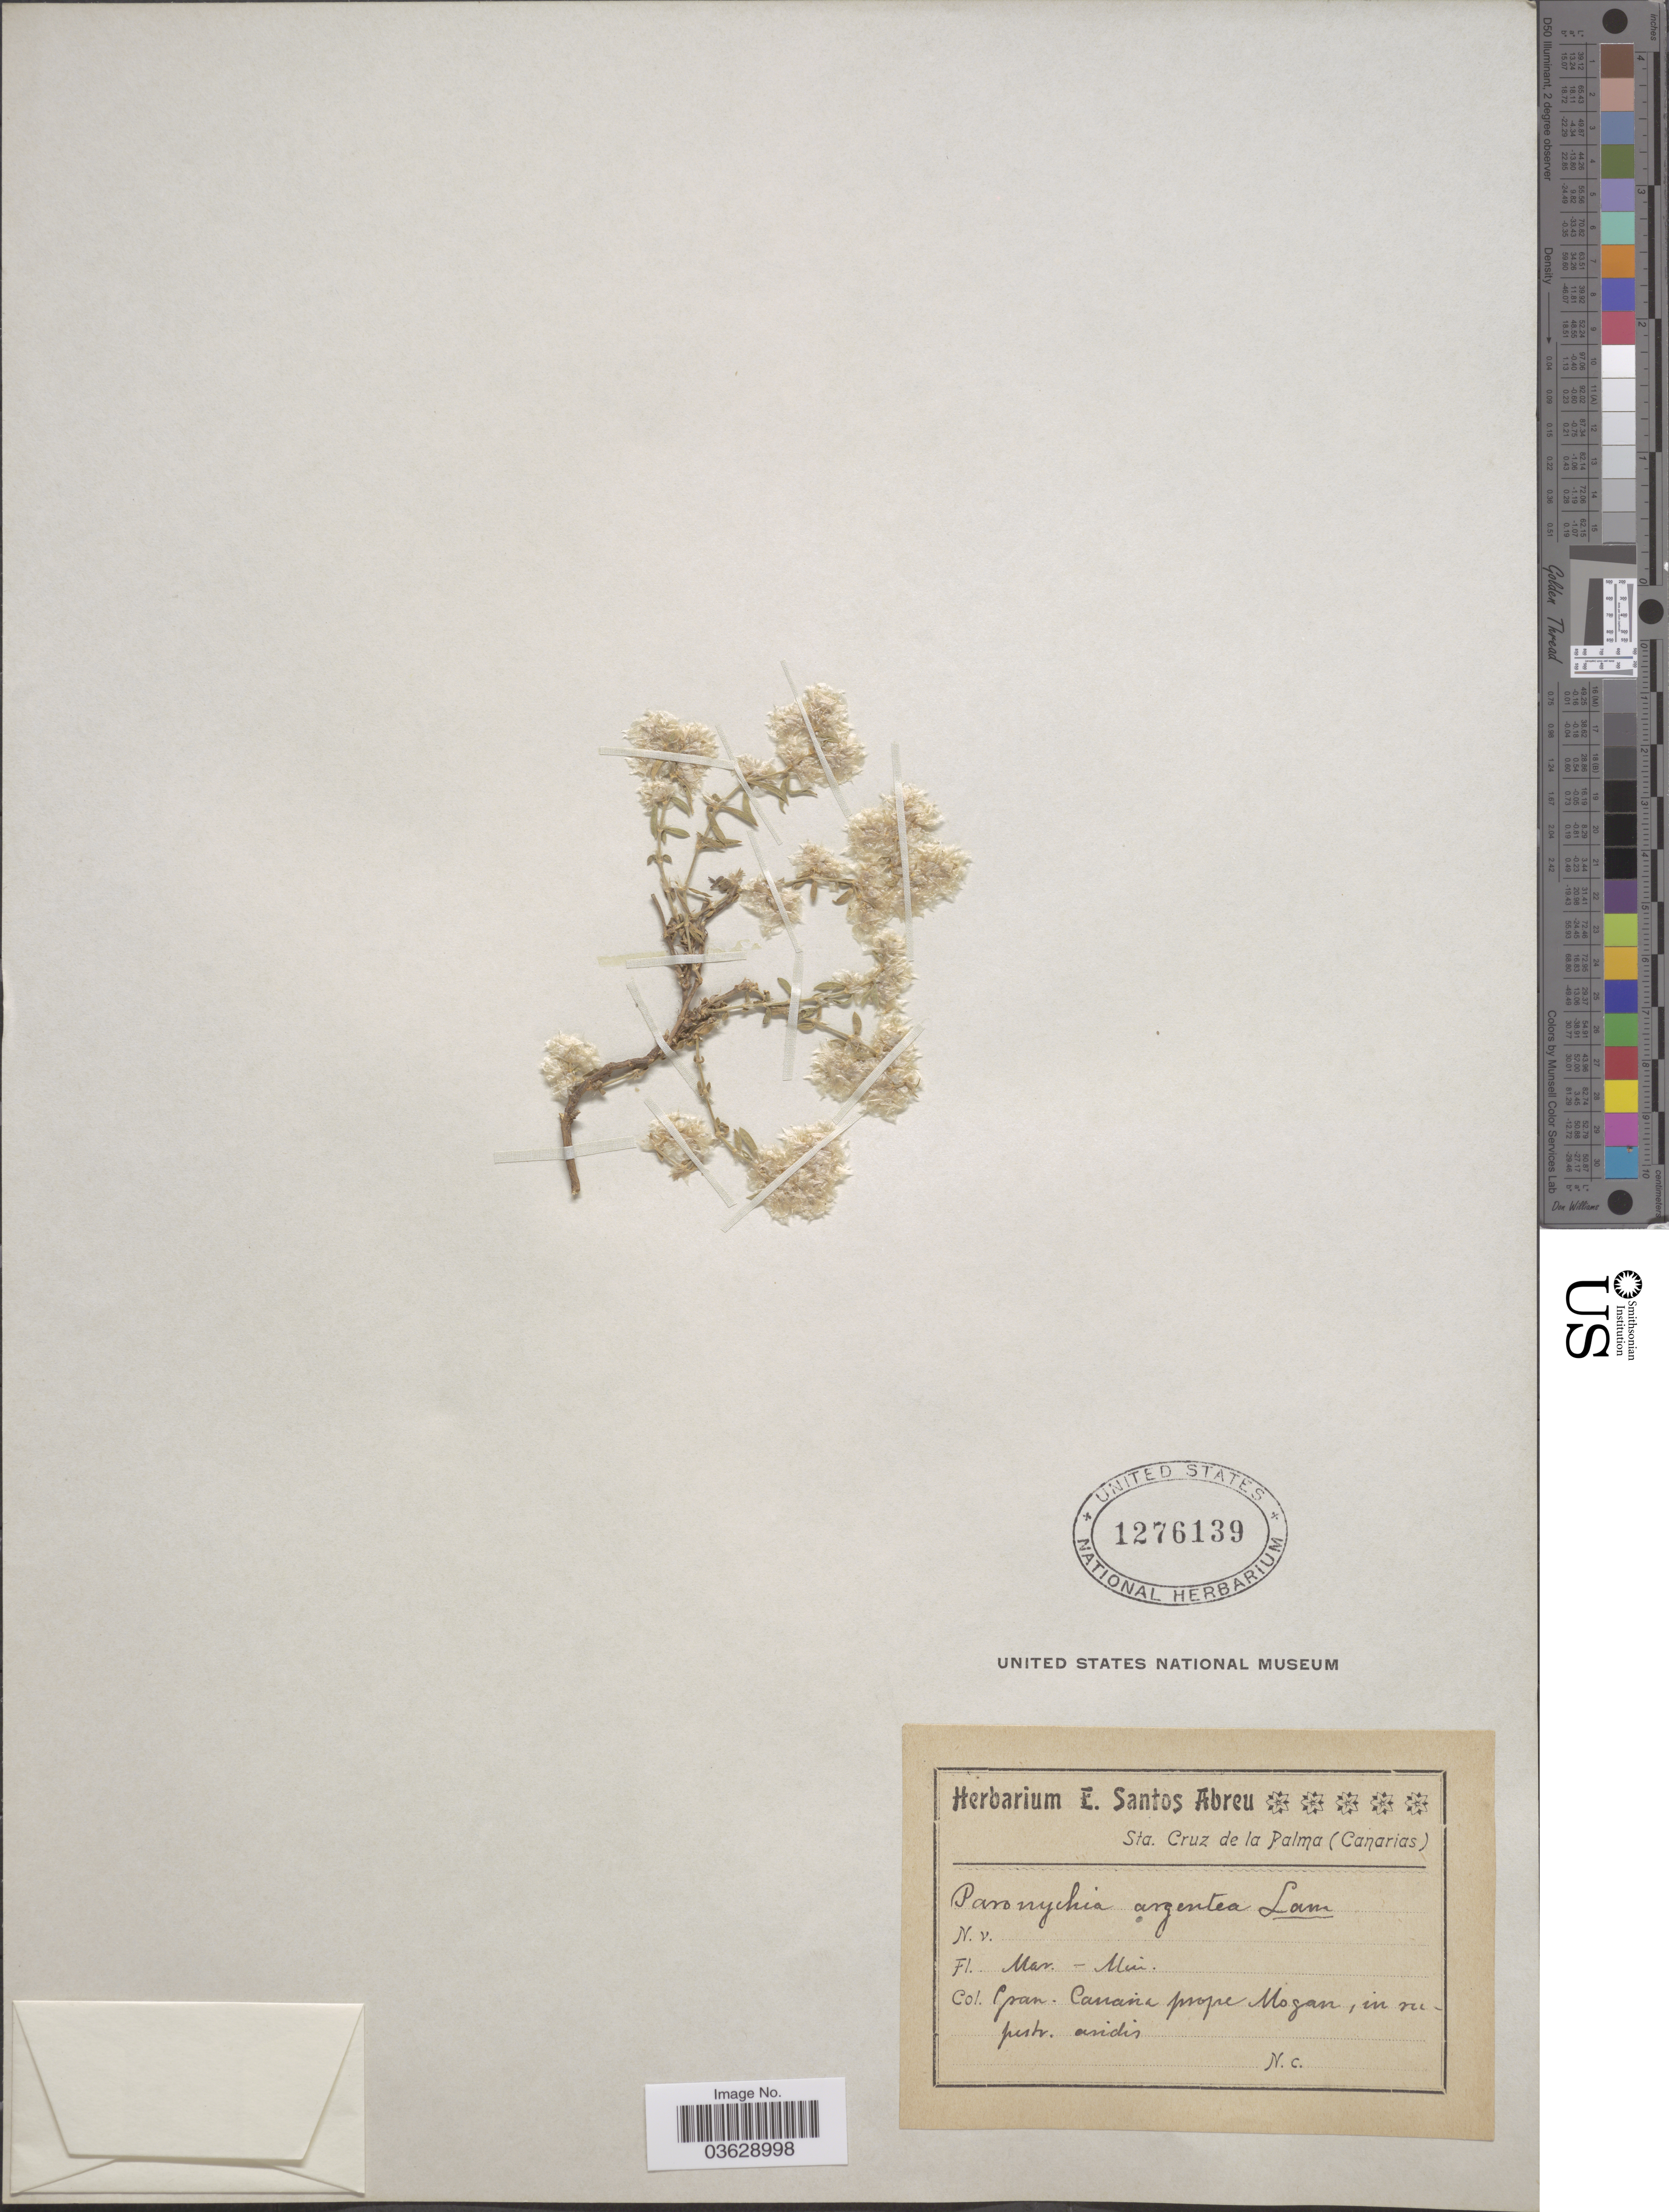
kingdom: Plantae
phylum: Tracheophyta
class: Magnoliopsida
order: Caryophyllales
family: Caryophyllaceae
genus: Paronychia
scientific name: Paronychia argentea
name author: Lam.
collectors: ex herb. E. Santos Abrue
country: Spain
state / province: Canarias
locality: Gran Canaria prope Mogan, in rupestr. aridis.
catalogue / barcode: US 1276139